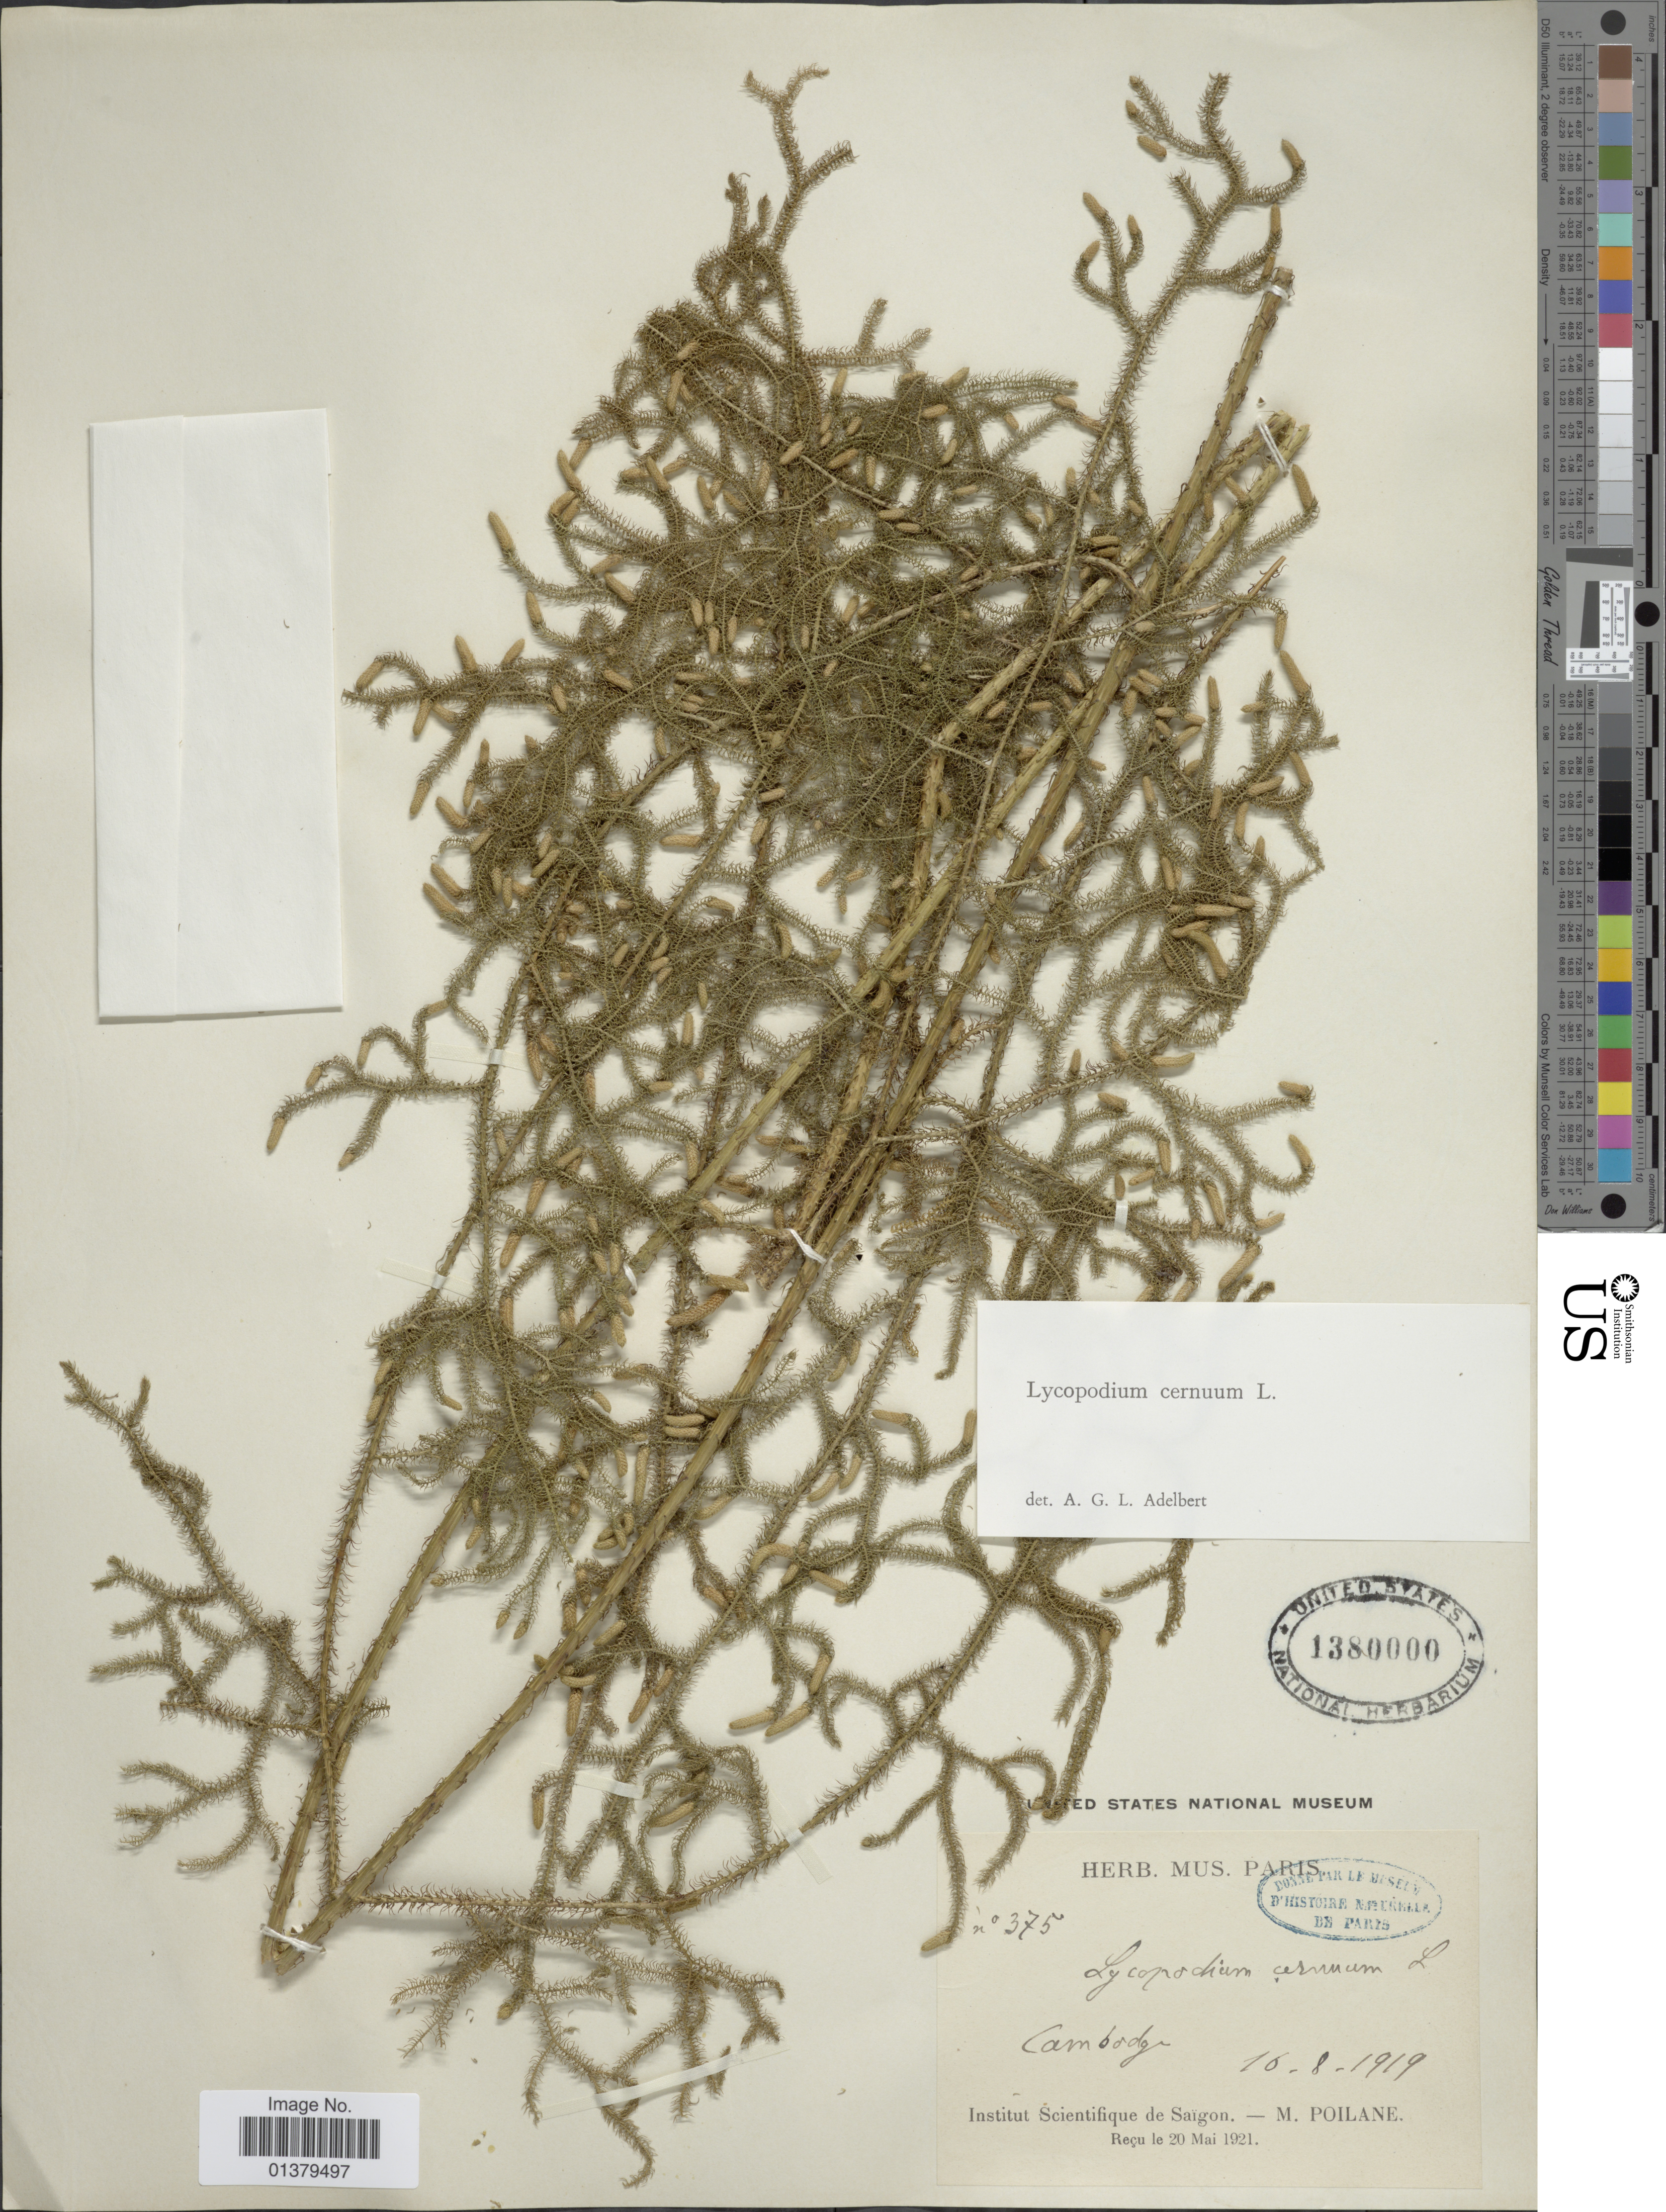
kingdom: Plantae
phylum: Tracheophyta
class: Lycopodiopsida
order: Lycopodiales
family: Lycopodiaceae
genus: Palhinhaea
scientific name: Palhinhaea cernua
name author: (L.) Vasc. & Franco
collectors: M. Poilane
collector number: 375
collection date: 1919-08-16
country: Cambodia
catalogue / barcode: US 1380000